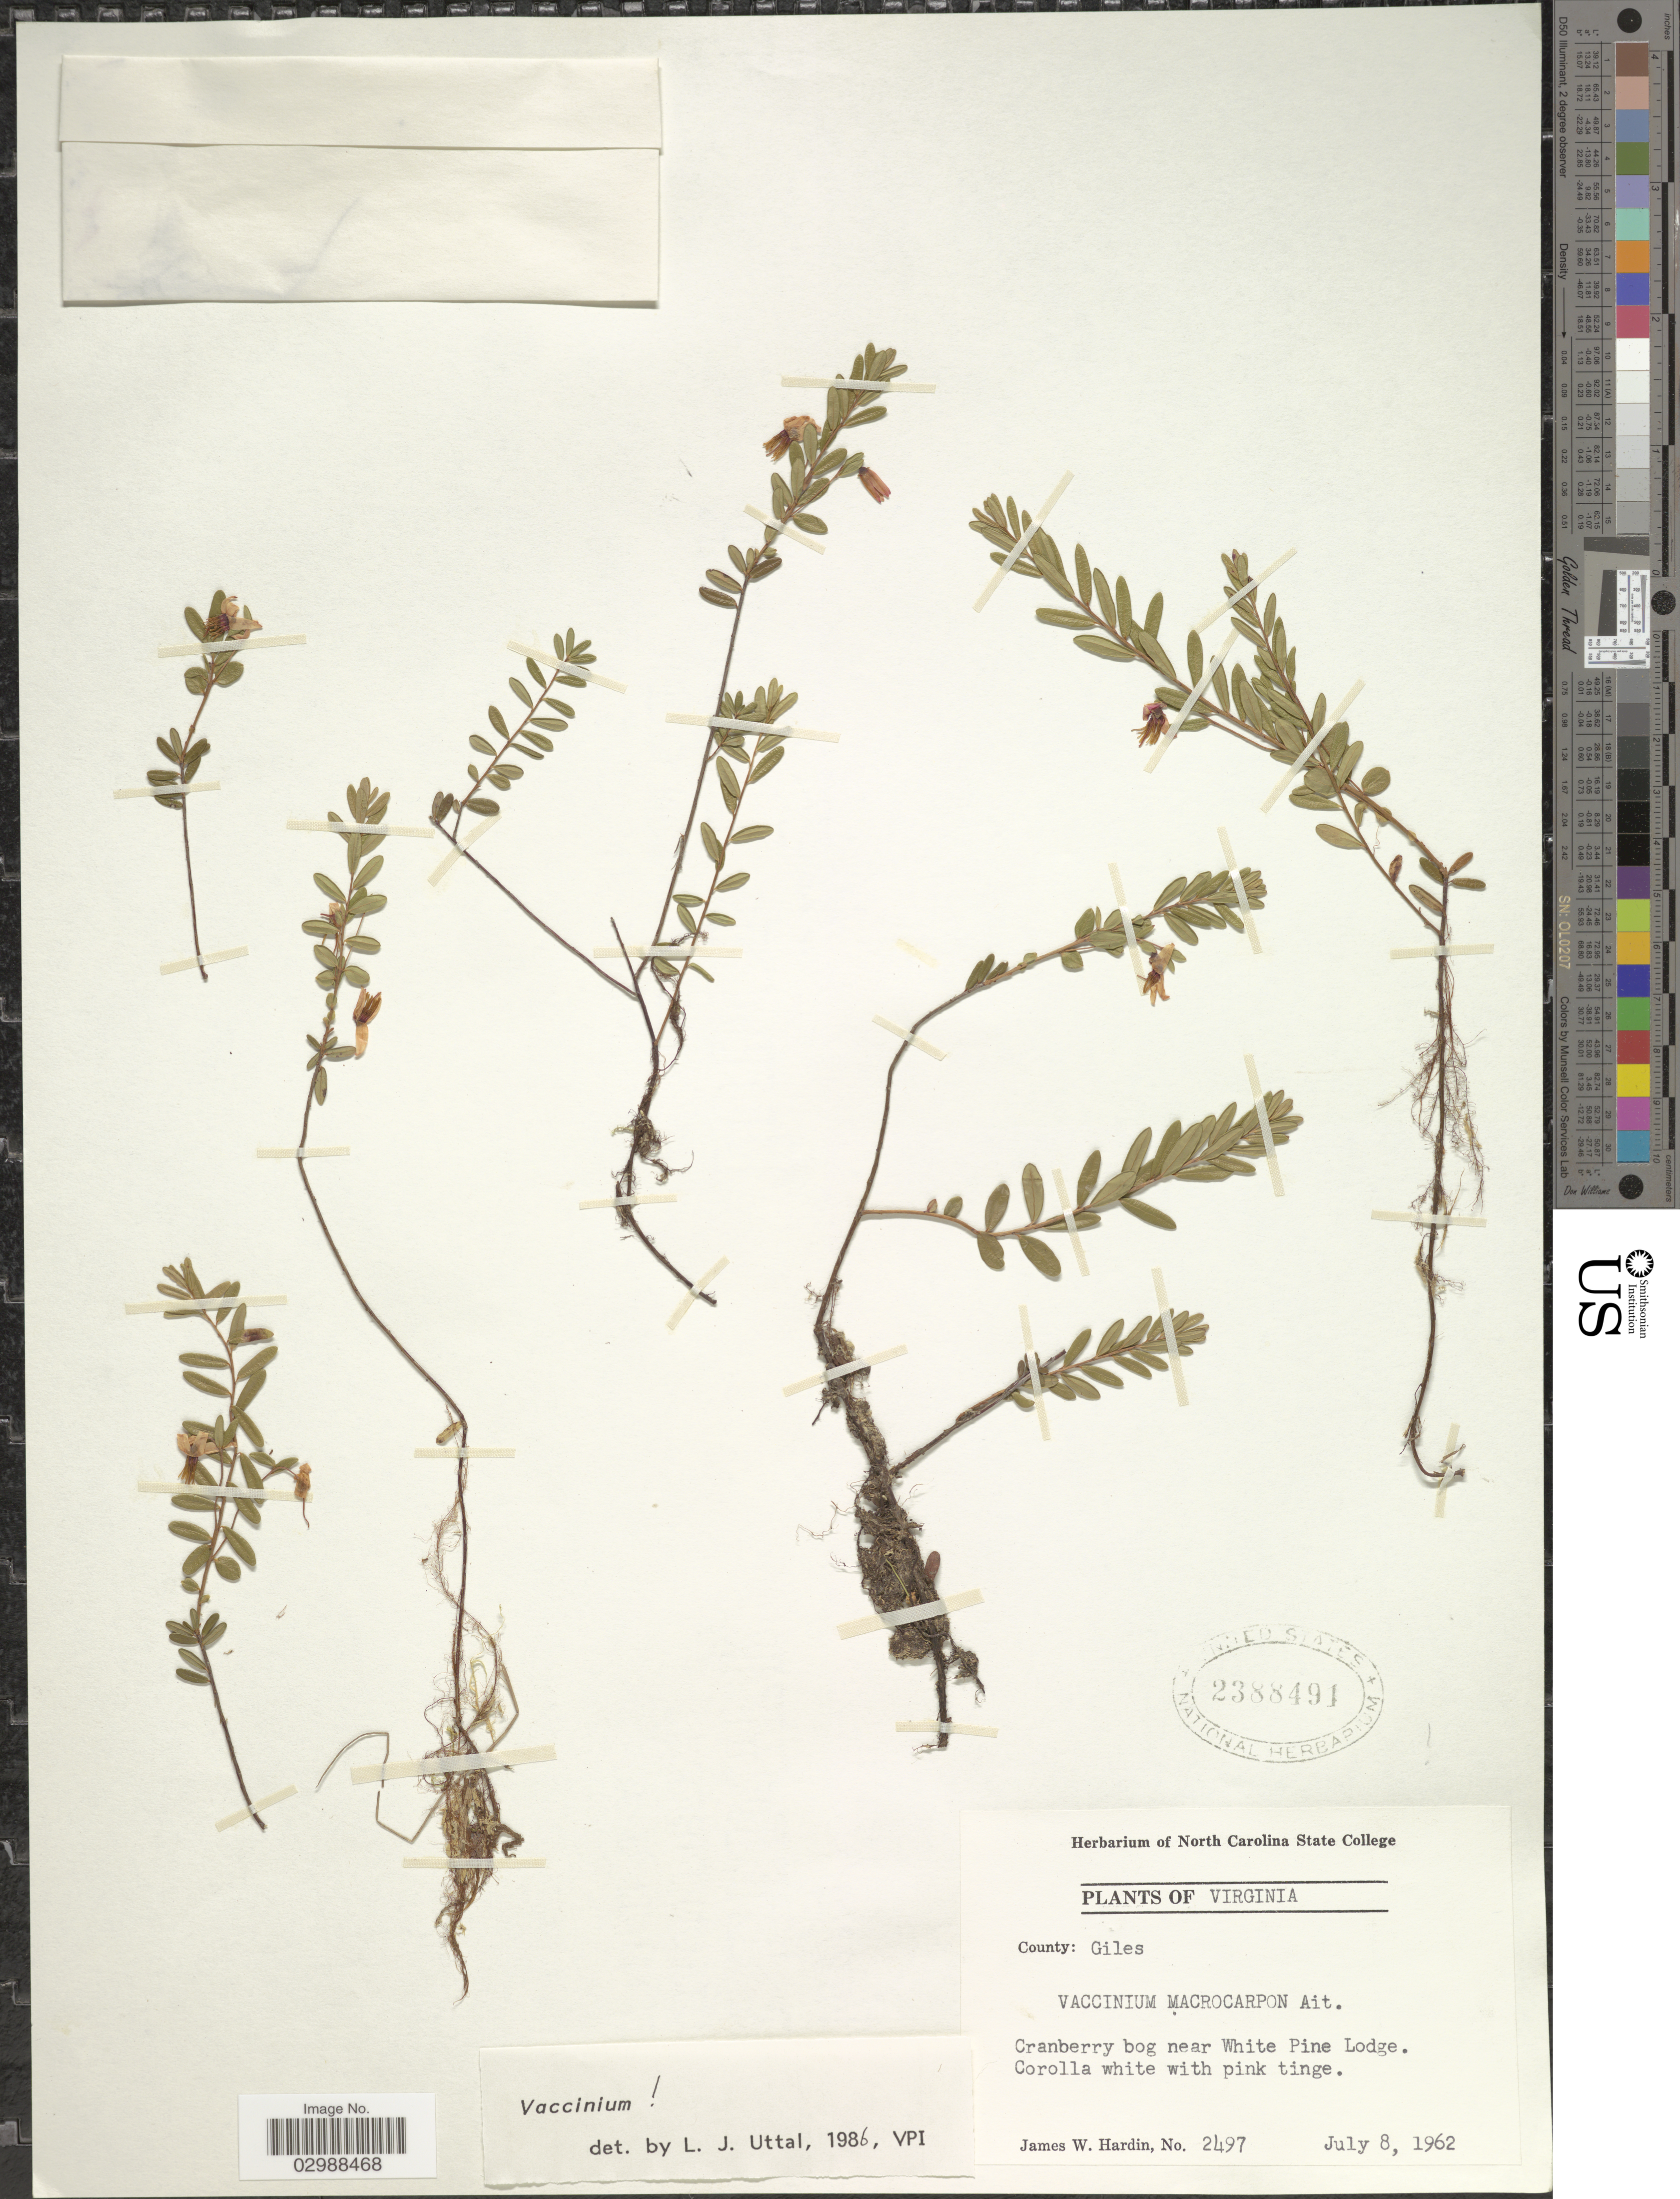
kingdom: Plantae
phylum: Tracheophyta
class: Magnoliopsida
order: Ericales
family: Ericaceae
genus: Vaccinium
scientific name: Vaccinium macrocarpon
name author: Aiton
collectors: J. W. Hardin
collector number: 2497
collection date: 1962-07-08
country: United States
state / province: Virginia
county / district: Giles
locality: Cranberry bog near White Pine Lodge.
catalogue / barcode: US 2388491